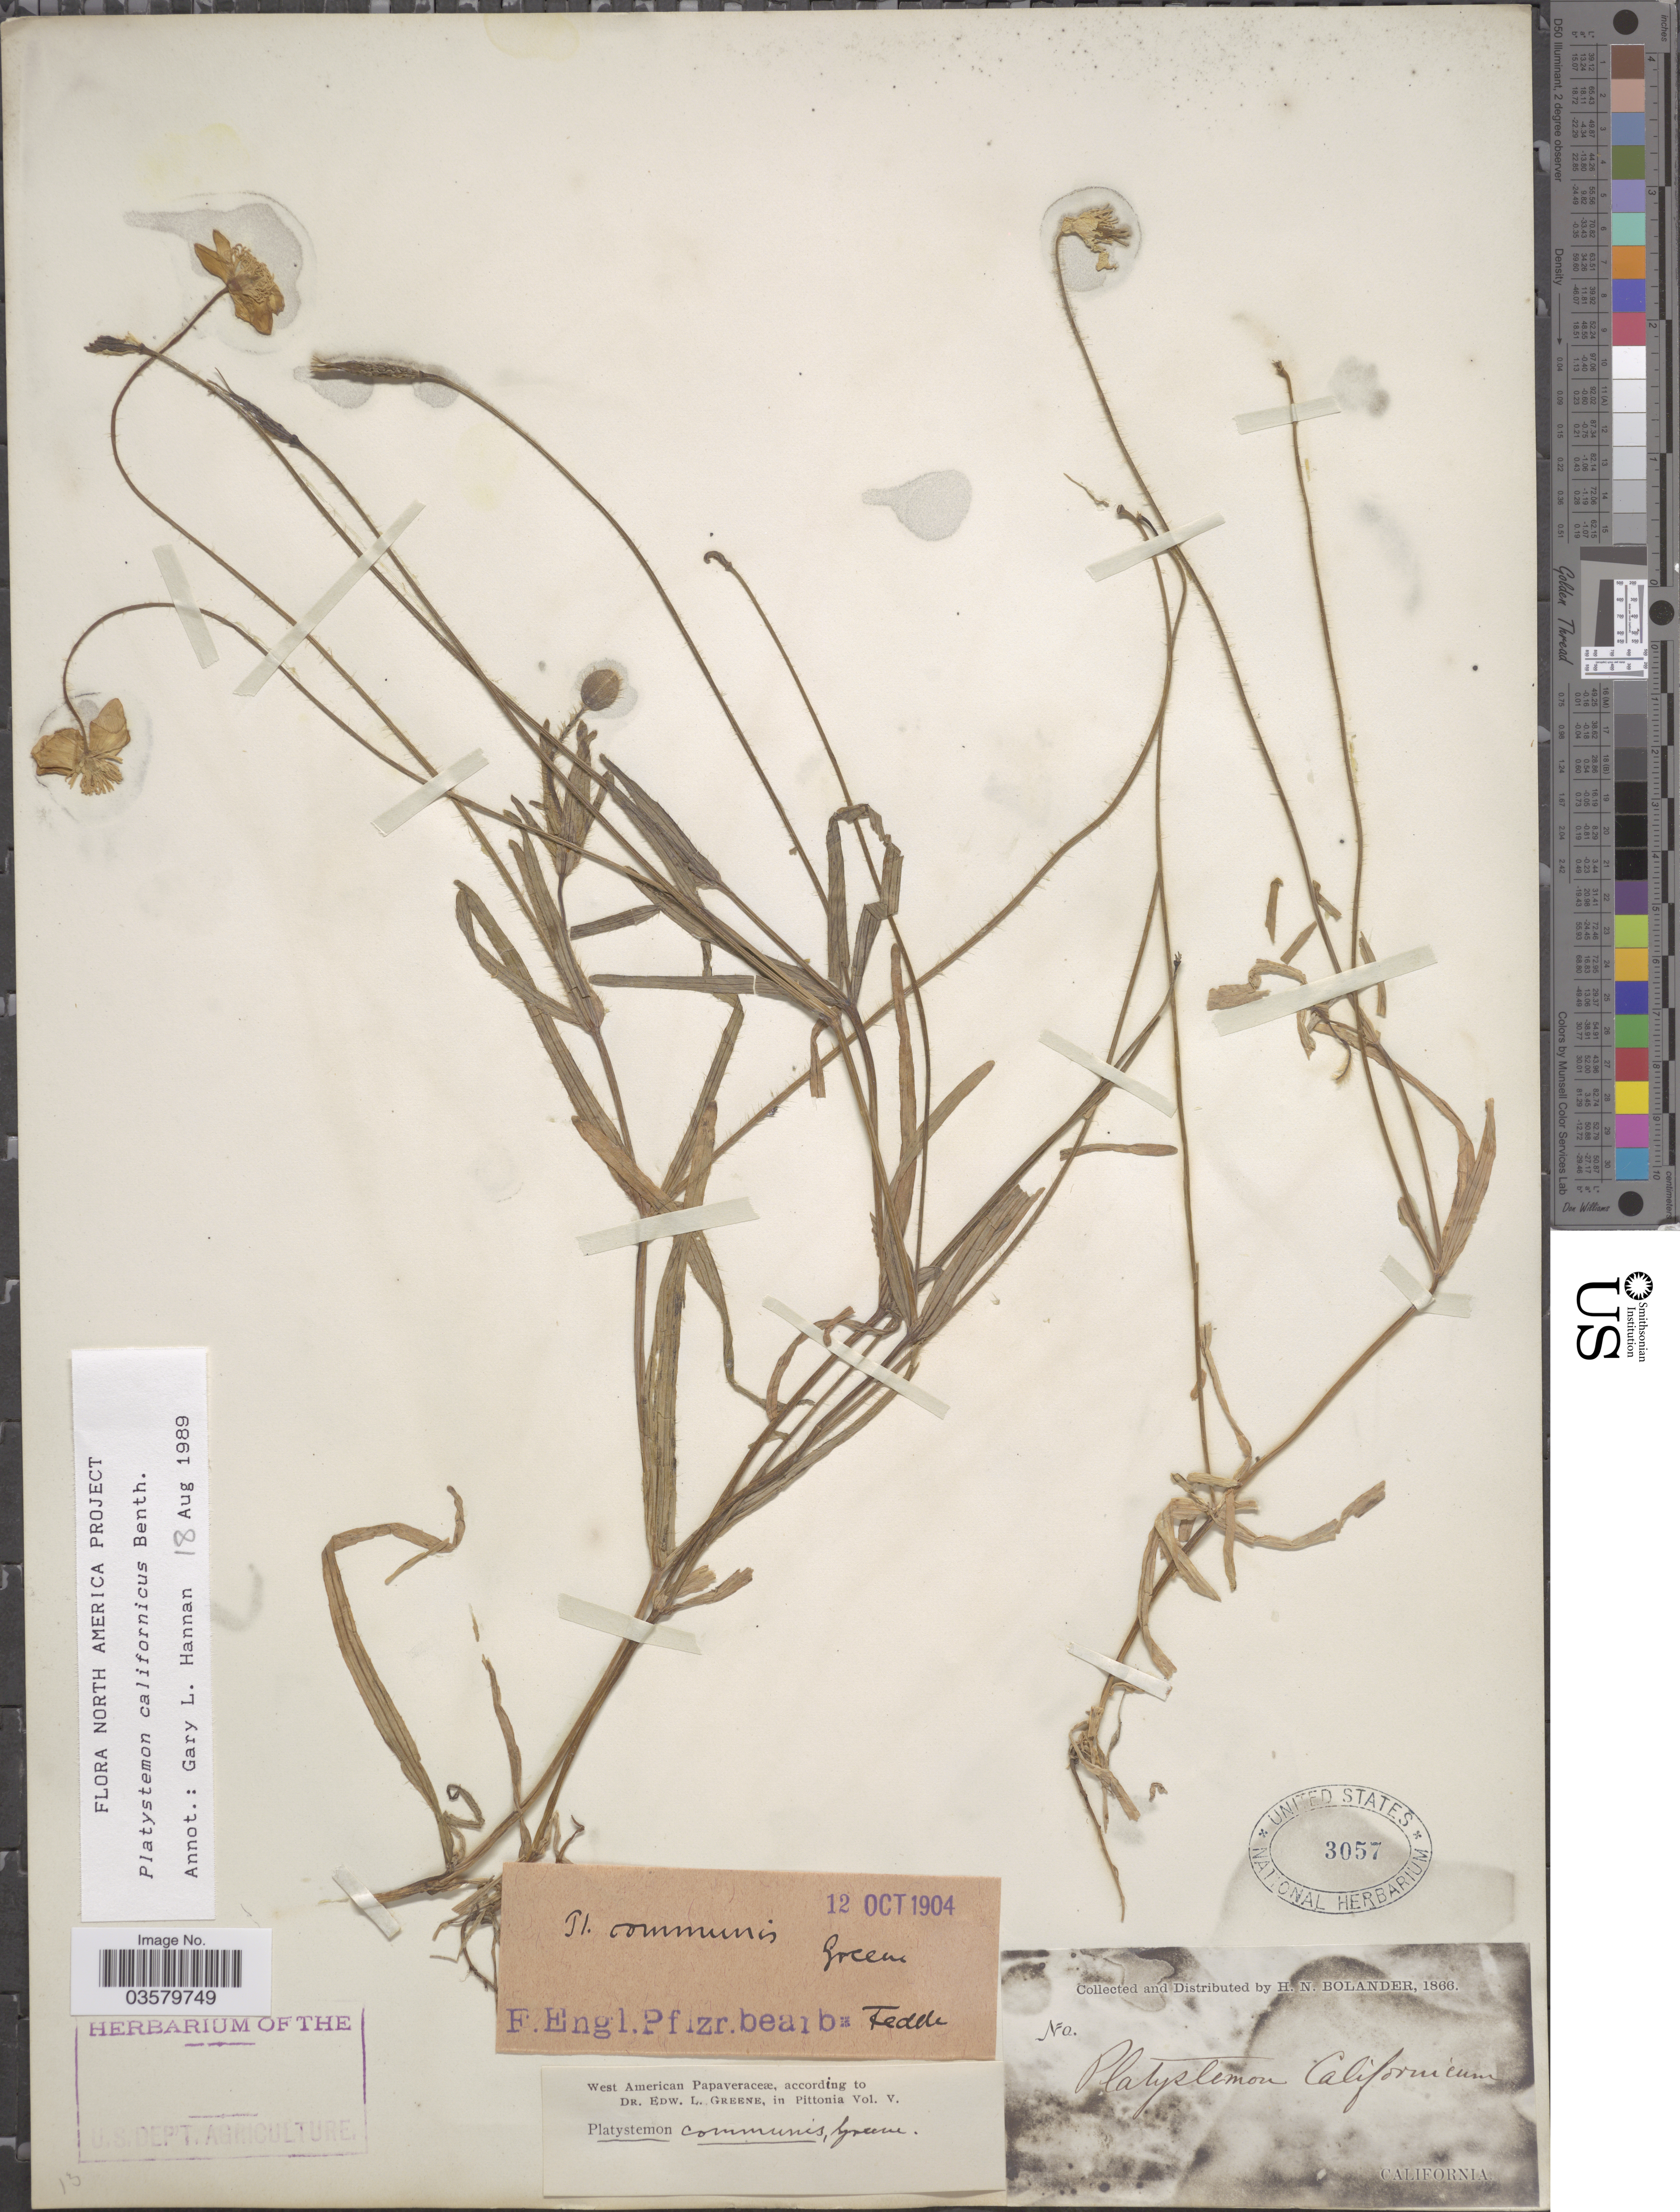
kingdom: Plantae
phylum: Tracheophyta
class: Magnoliopsida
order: Ranunculales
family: Papaveraceae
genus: Platystemon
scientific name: Platystemon californicus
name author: Benth.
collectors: H. Bolander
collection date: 1866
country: United States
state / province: California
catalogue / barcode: US 3057